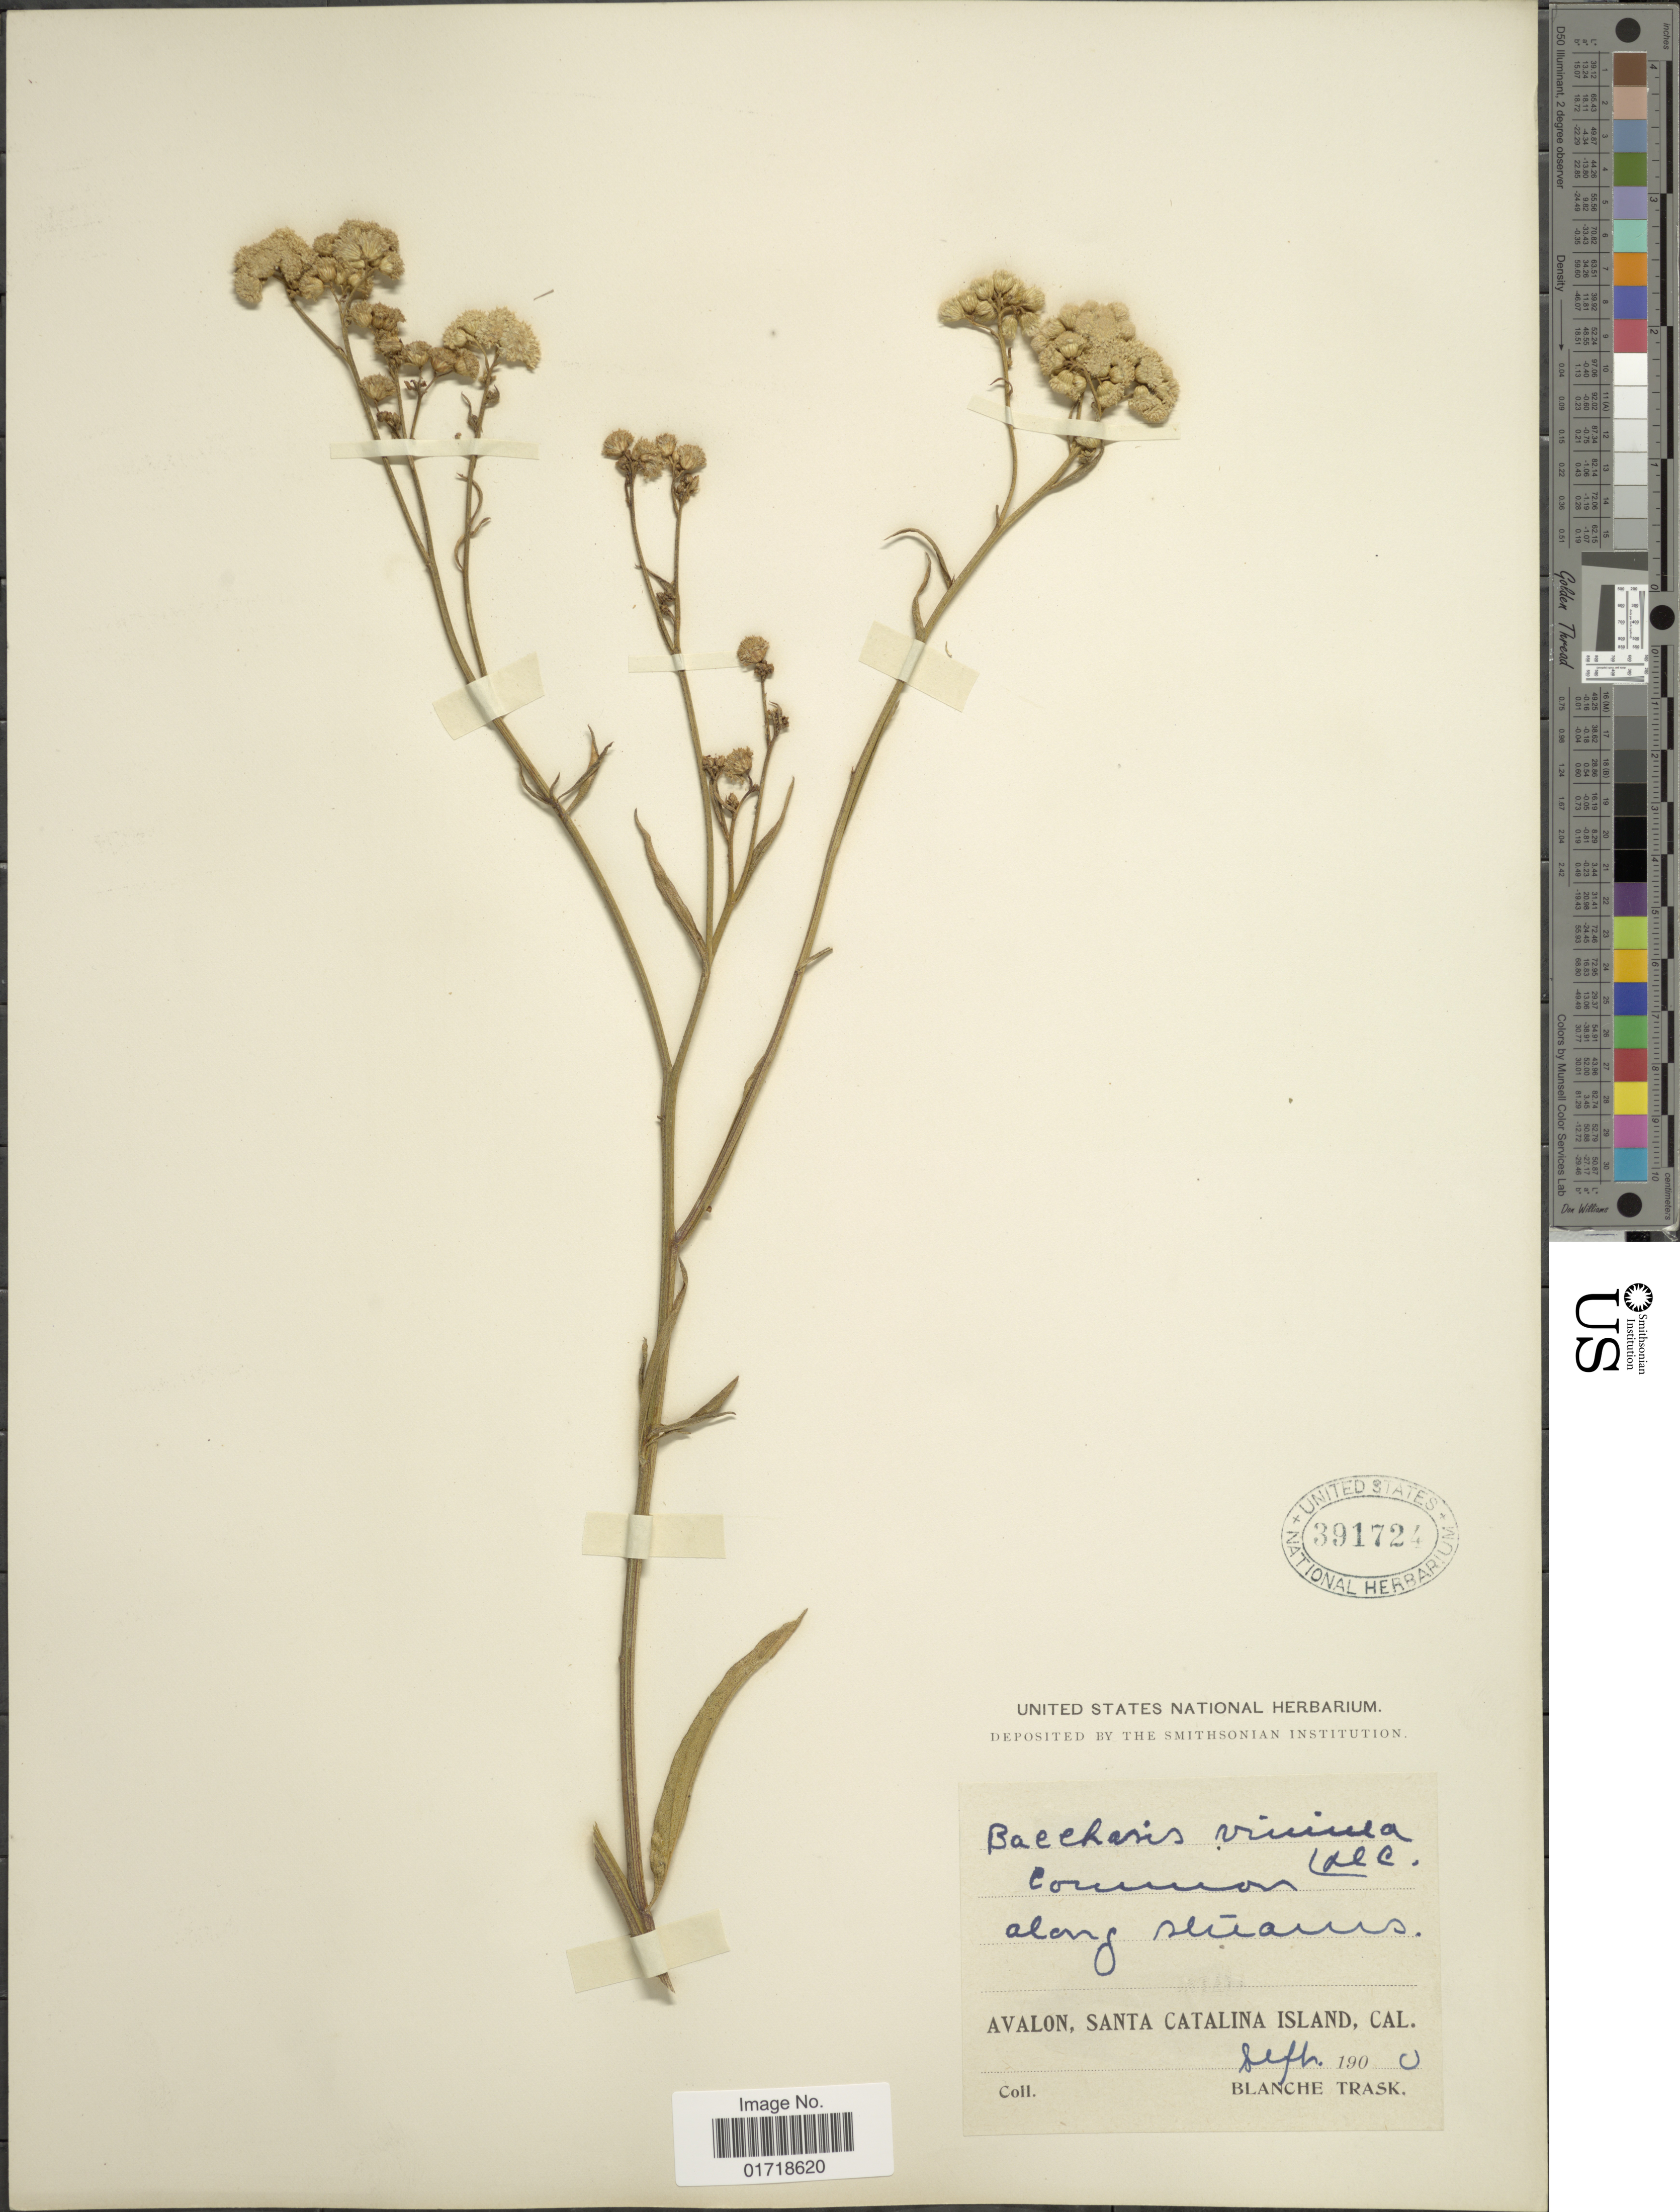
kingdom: Plantae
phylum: Tracheophyta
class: Magnoliopsida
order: Asterales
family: Asteraceae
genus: Baccharis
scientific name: Baccharis douglasii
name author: DC.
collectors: B. Trask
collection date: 1900-09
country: United States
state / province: California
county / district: Los Angeles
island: Santa Catalina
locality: Avalon, Santa Catalina island.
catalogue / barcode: US 391724